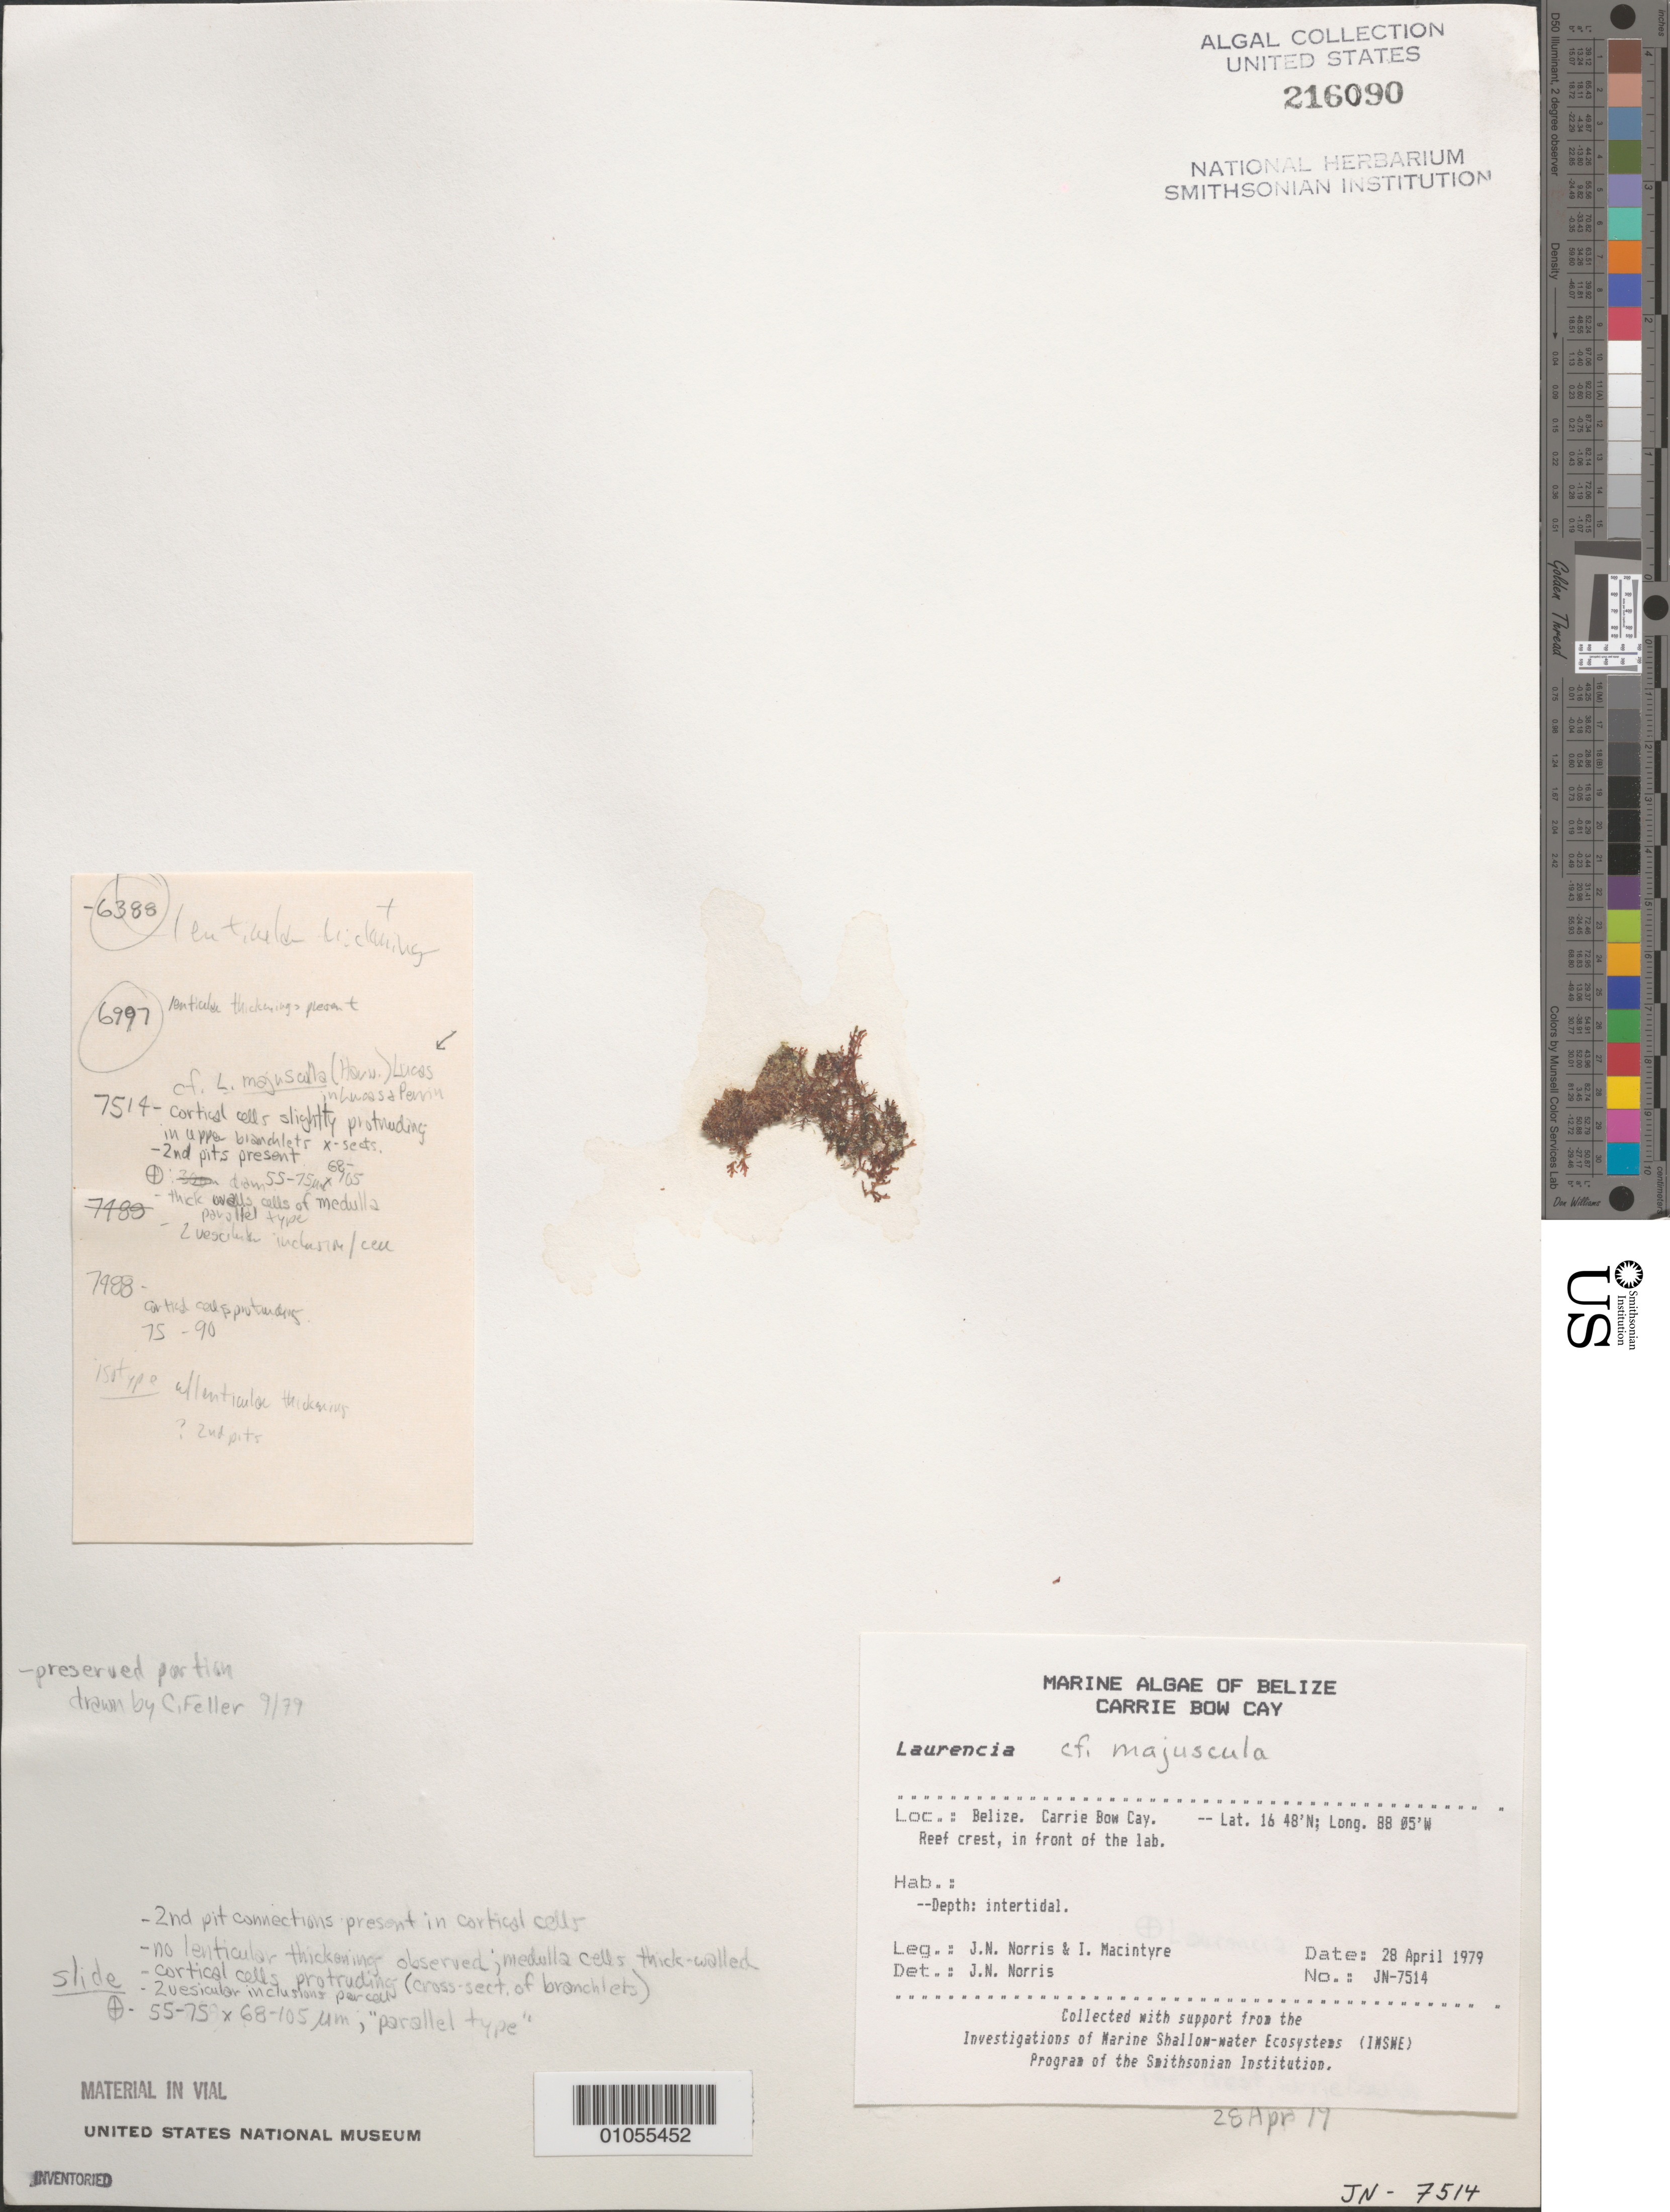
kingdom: Plantae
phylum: Rhodophyta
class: Florideophyceae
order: Ceramiales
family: Rhodomelaceae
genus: Laurencia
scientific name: Laurencia dendroidea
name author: J. Agardh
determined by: Algae name updating Project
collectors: J. N. Norris & I. Macintyre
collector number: JN-7514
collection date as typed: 28 Apr 1979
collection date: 1979-04-28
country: Belize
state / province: Stann Creek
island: Carrie Bow Cay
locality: Reef crest in front of the laboratory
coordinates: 16 48'N, 88 05'W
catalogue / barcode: US 216090